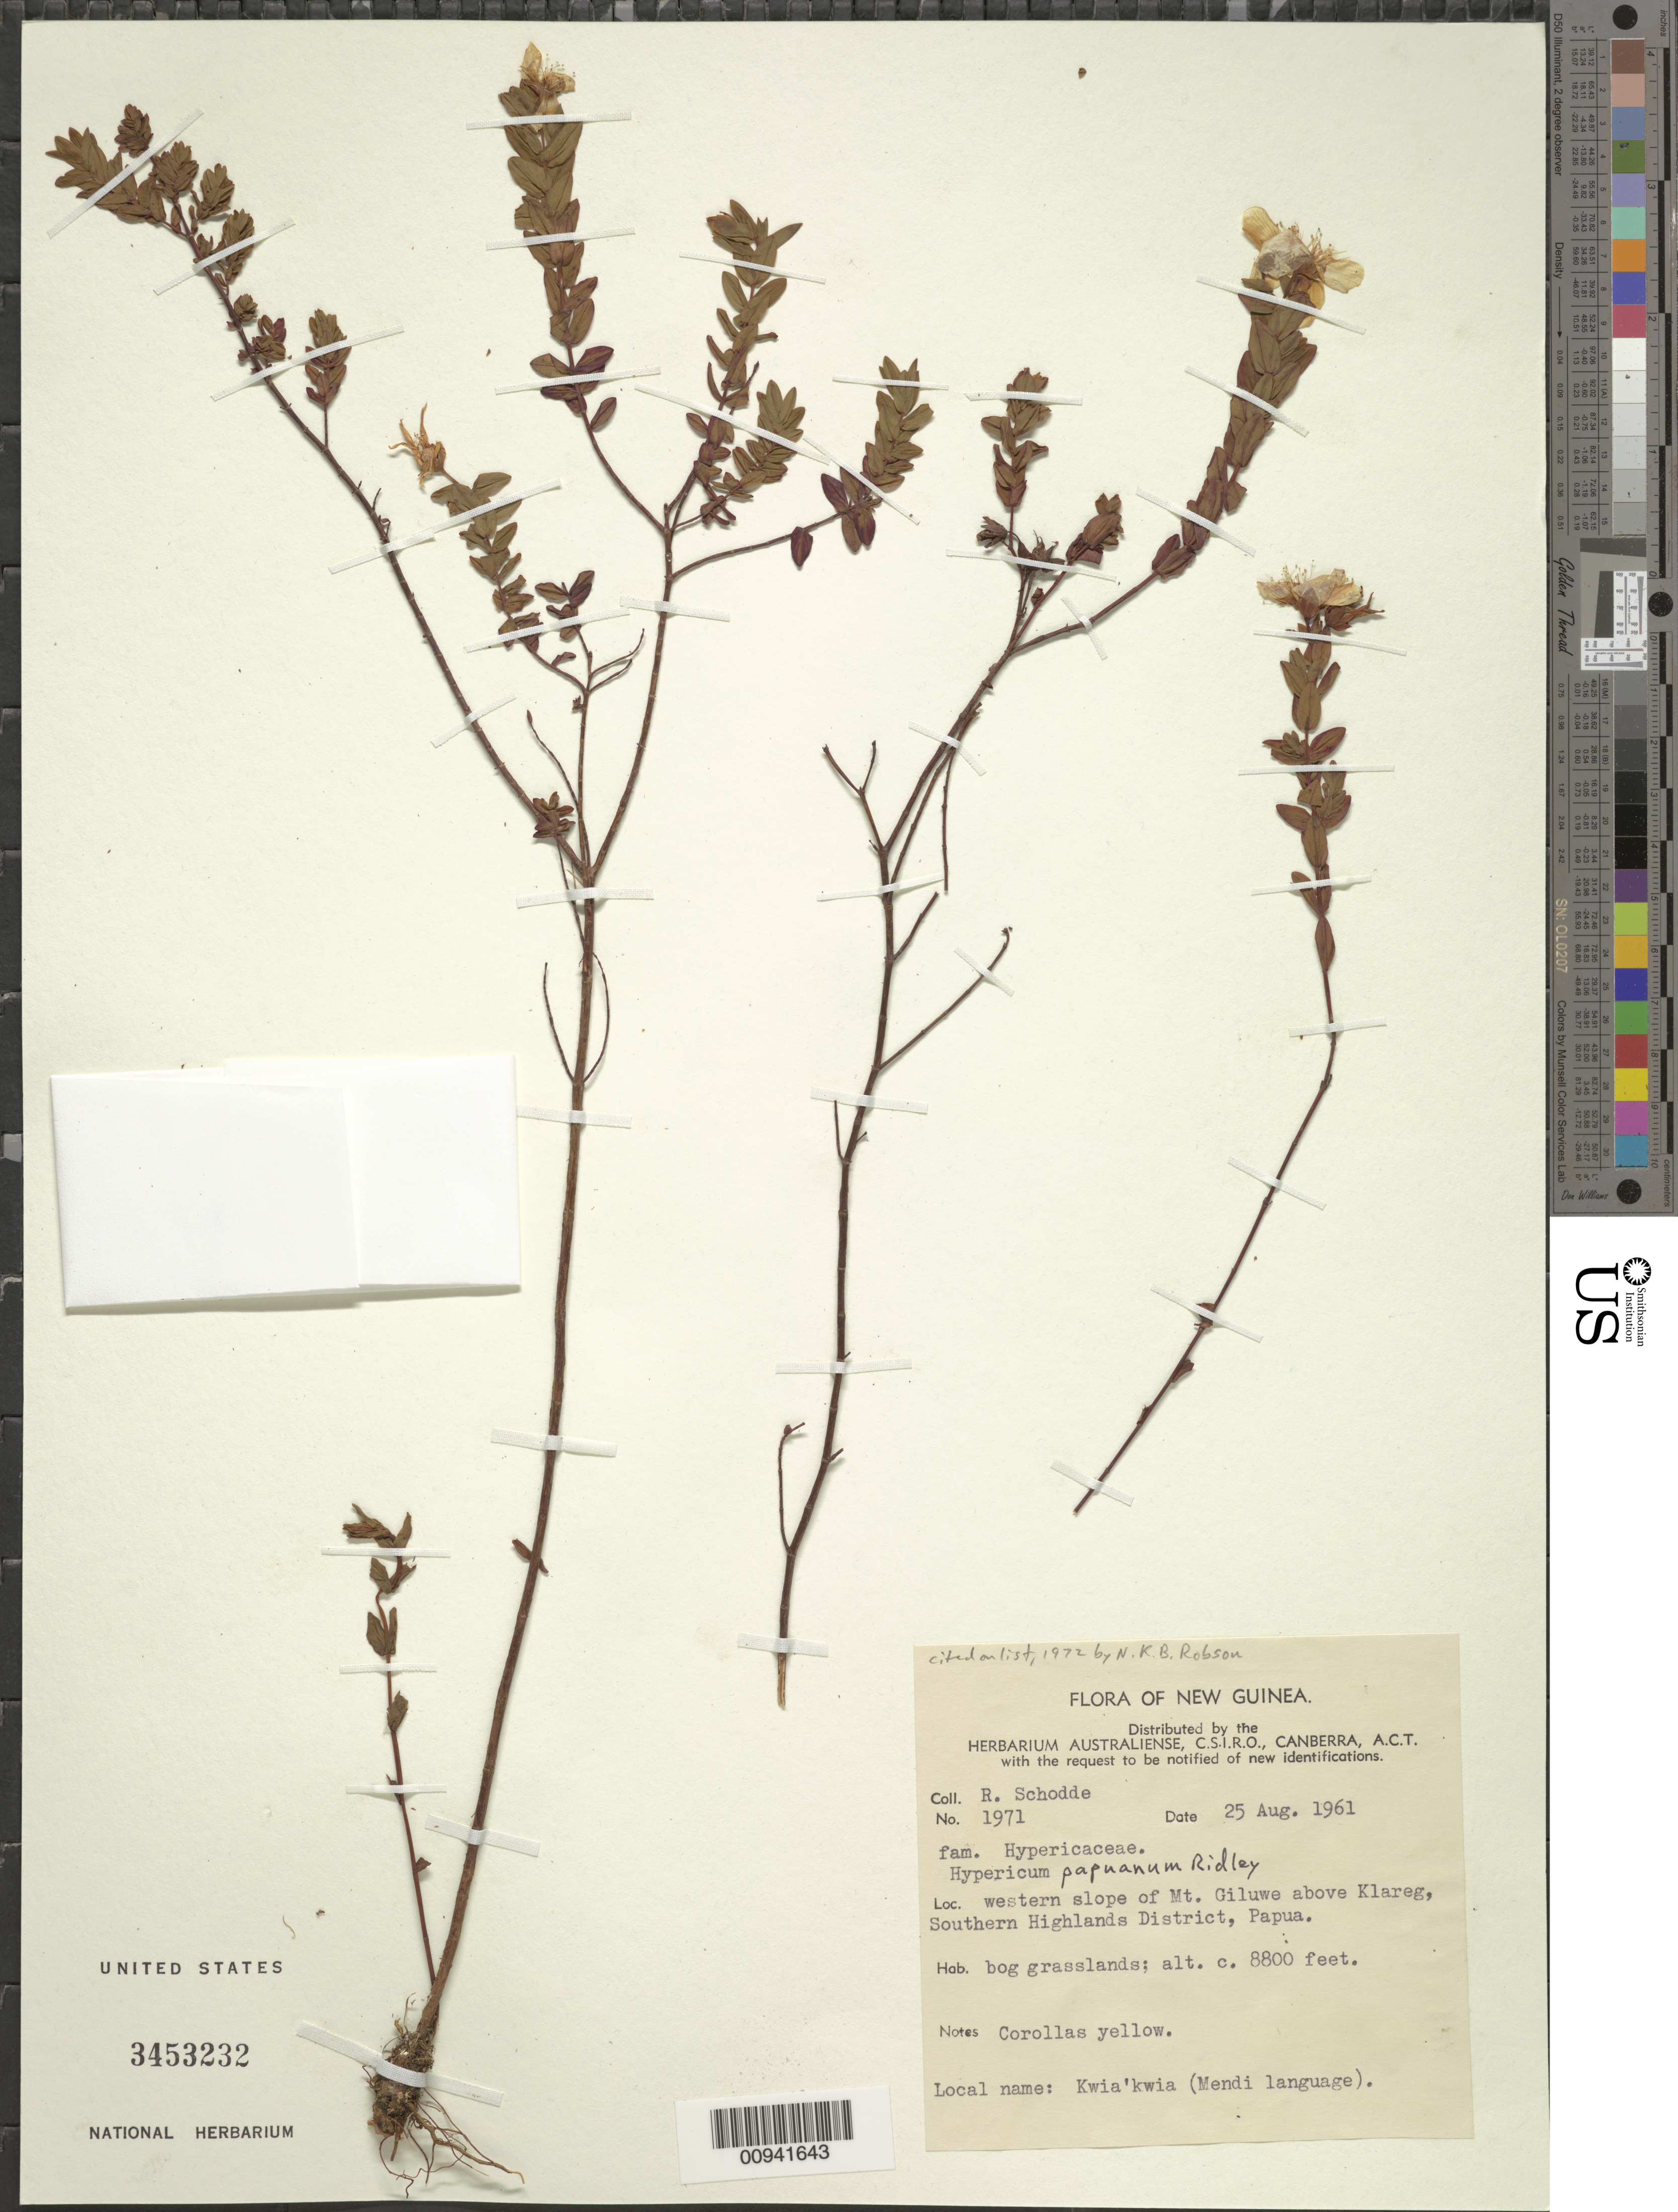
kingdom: Plantae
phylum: Tracheophyta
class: Magnoliopsida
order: Malpighiales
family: Hypericaceae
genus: Hypericum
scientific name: Hypericum papuanum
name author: Ridl.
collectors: R. Schodde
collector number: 1971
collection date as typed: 25 Aug 1961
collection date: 1961-08-25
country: Papua New Guinea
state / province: Southern Highlands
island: New Guinea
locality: Western slope of Mt. Giluwe, above Klareg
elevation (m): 2682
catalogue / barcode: US 3453232